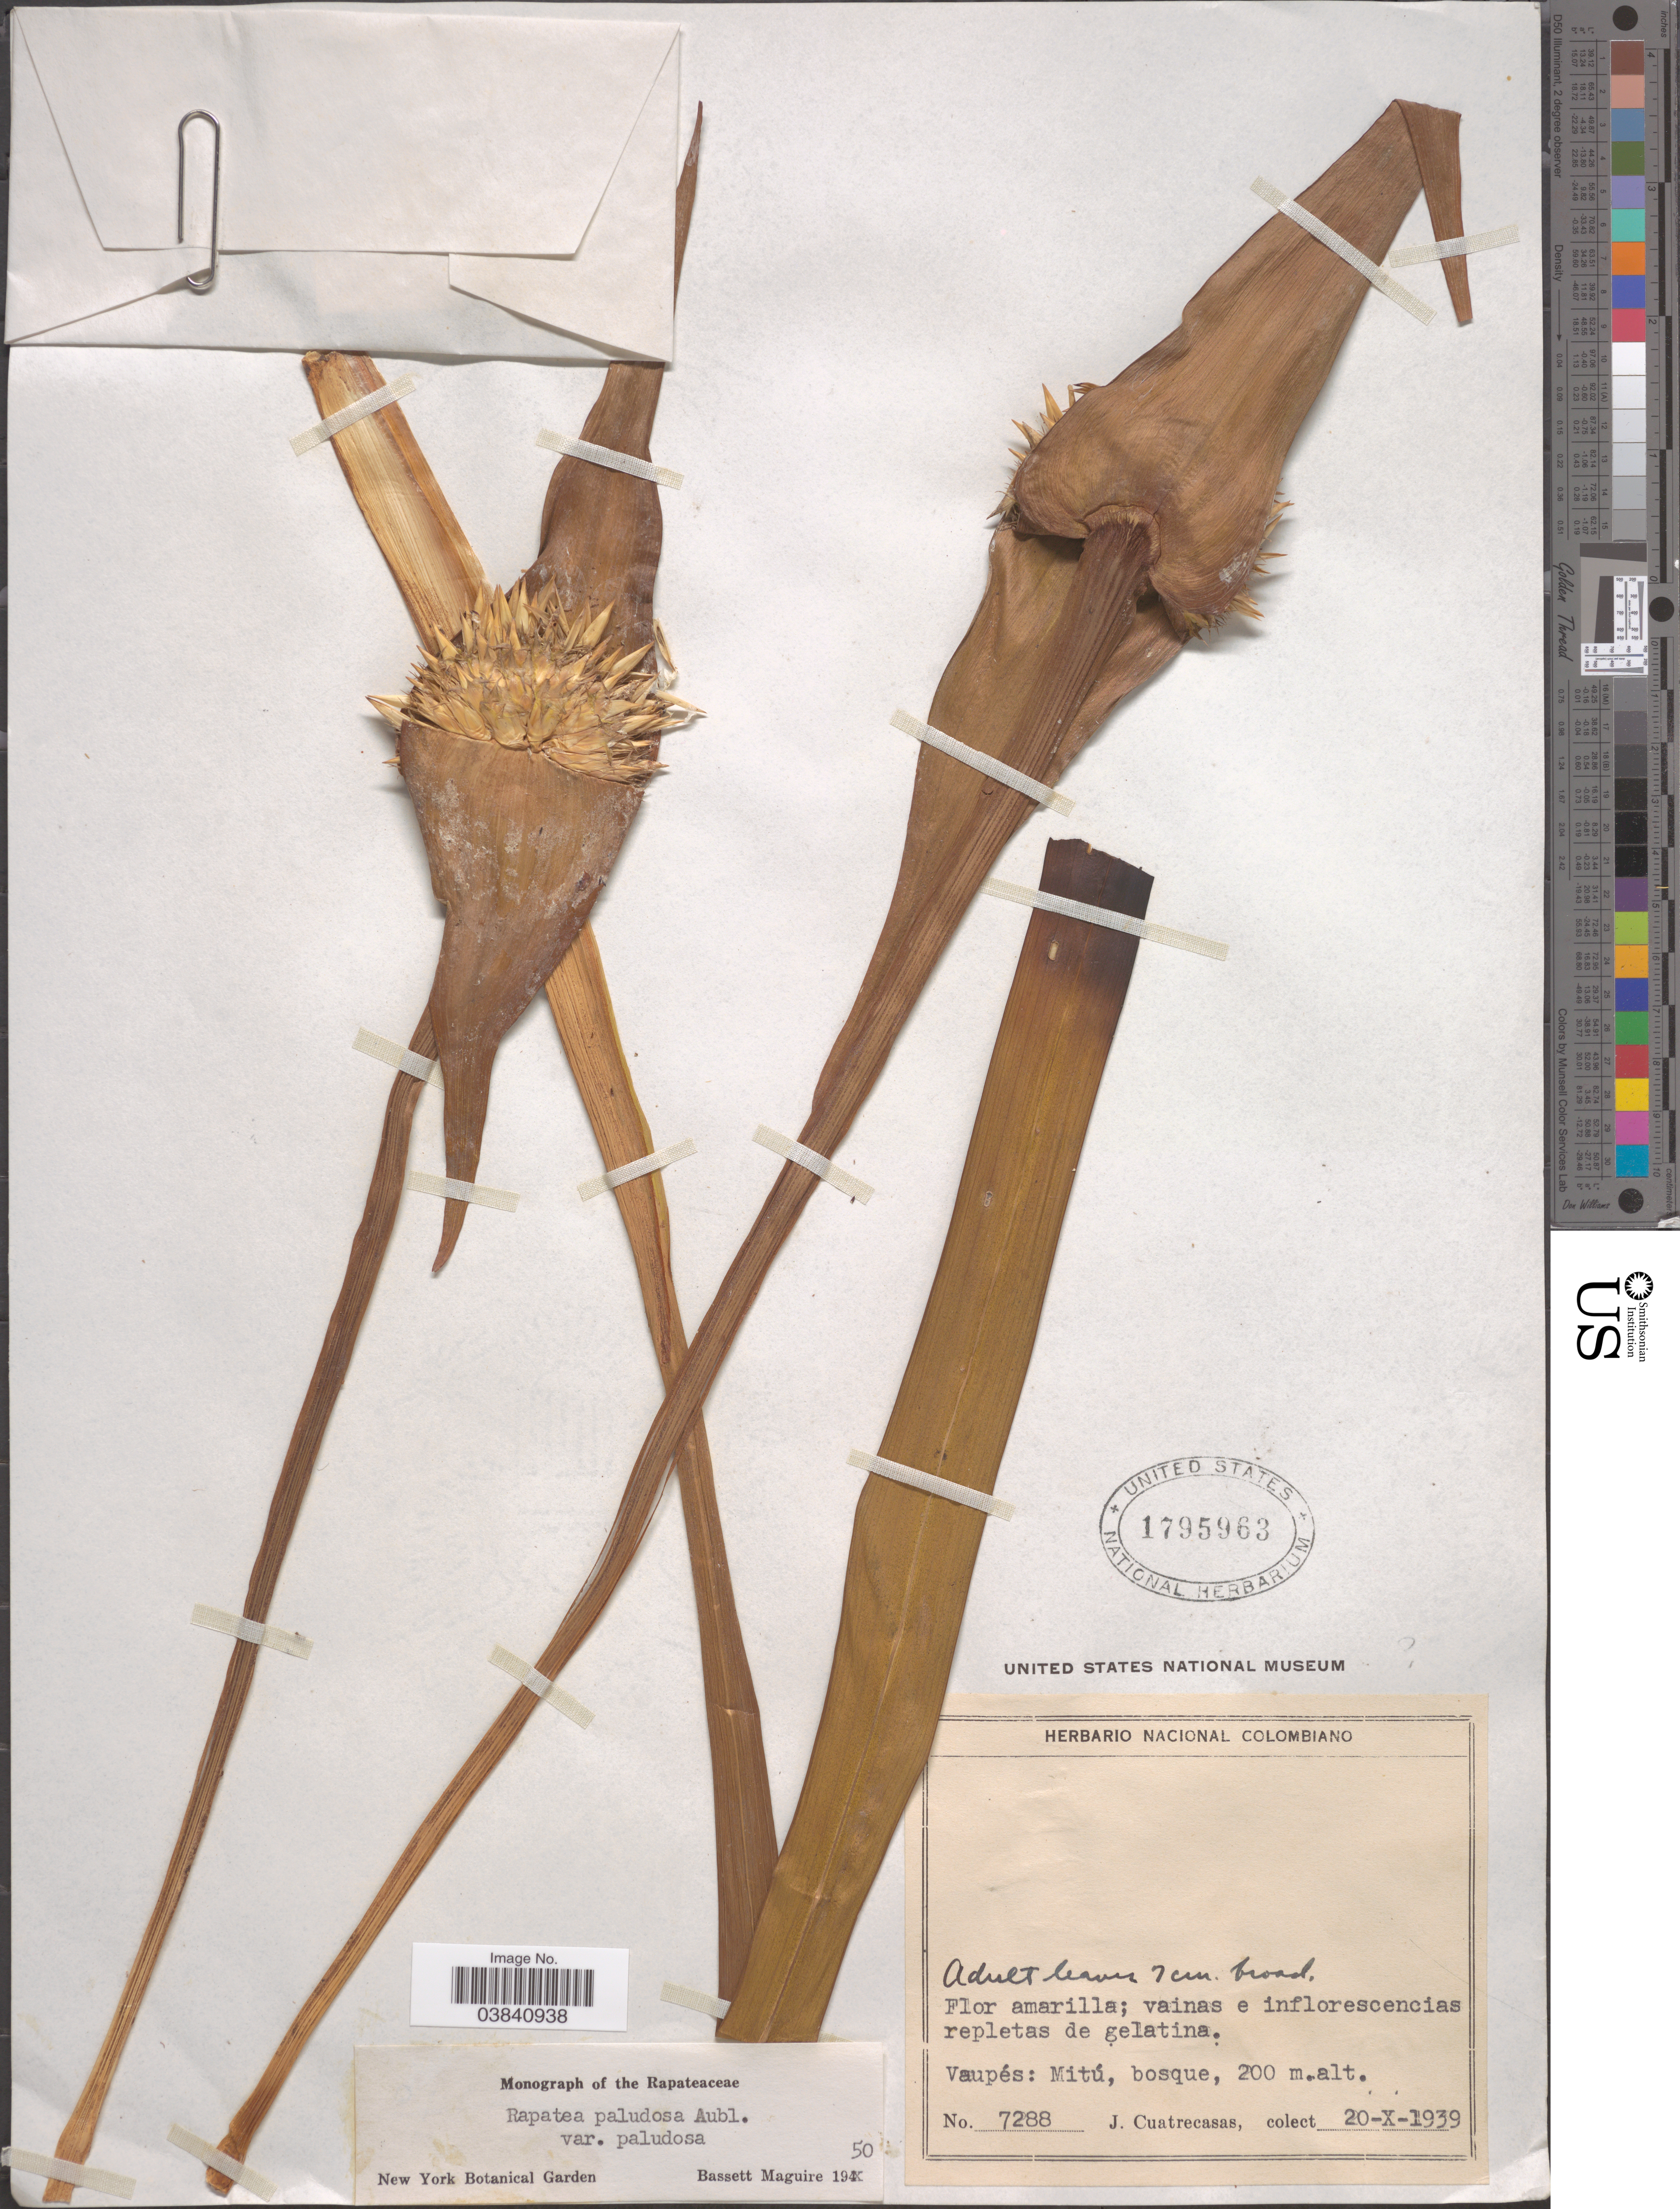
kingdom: Plantae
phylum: Tracheophyta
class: Liliopsida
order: Poales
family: Rapateaceae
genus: Rapatea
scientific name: Rapatea paludosa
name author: Aubl.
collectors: J. Cuatrecasas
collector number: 7288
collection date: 1939-10-20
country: Colombia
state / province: Vaupés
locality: Mitú.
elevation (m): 200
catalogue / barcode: US 1795963